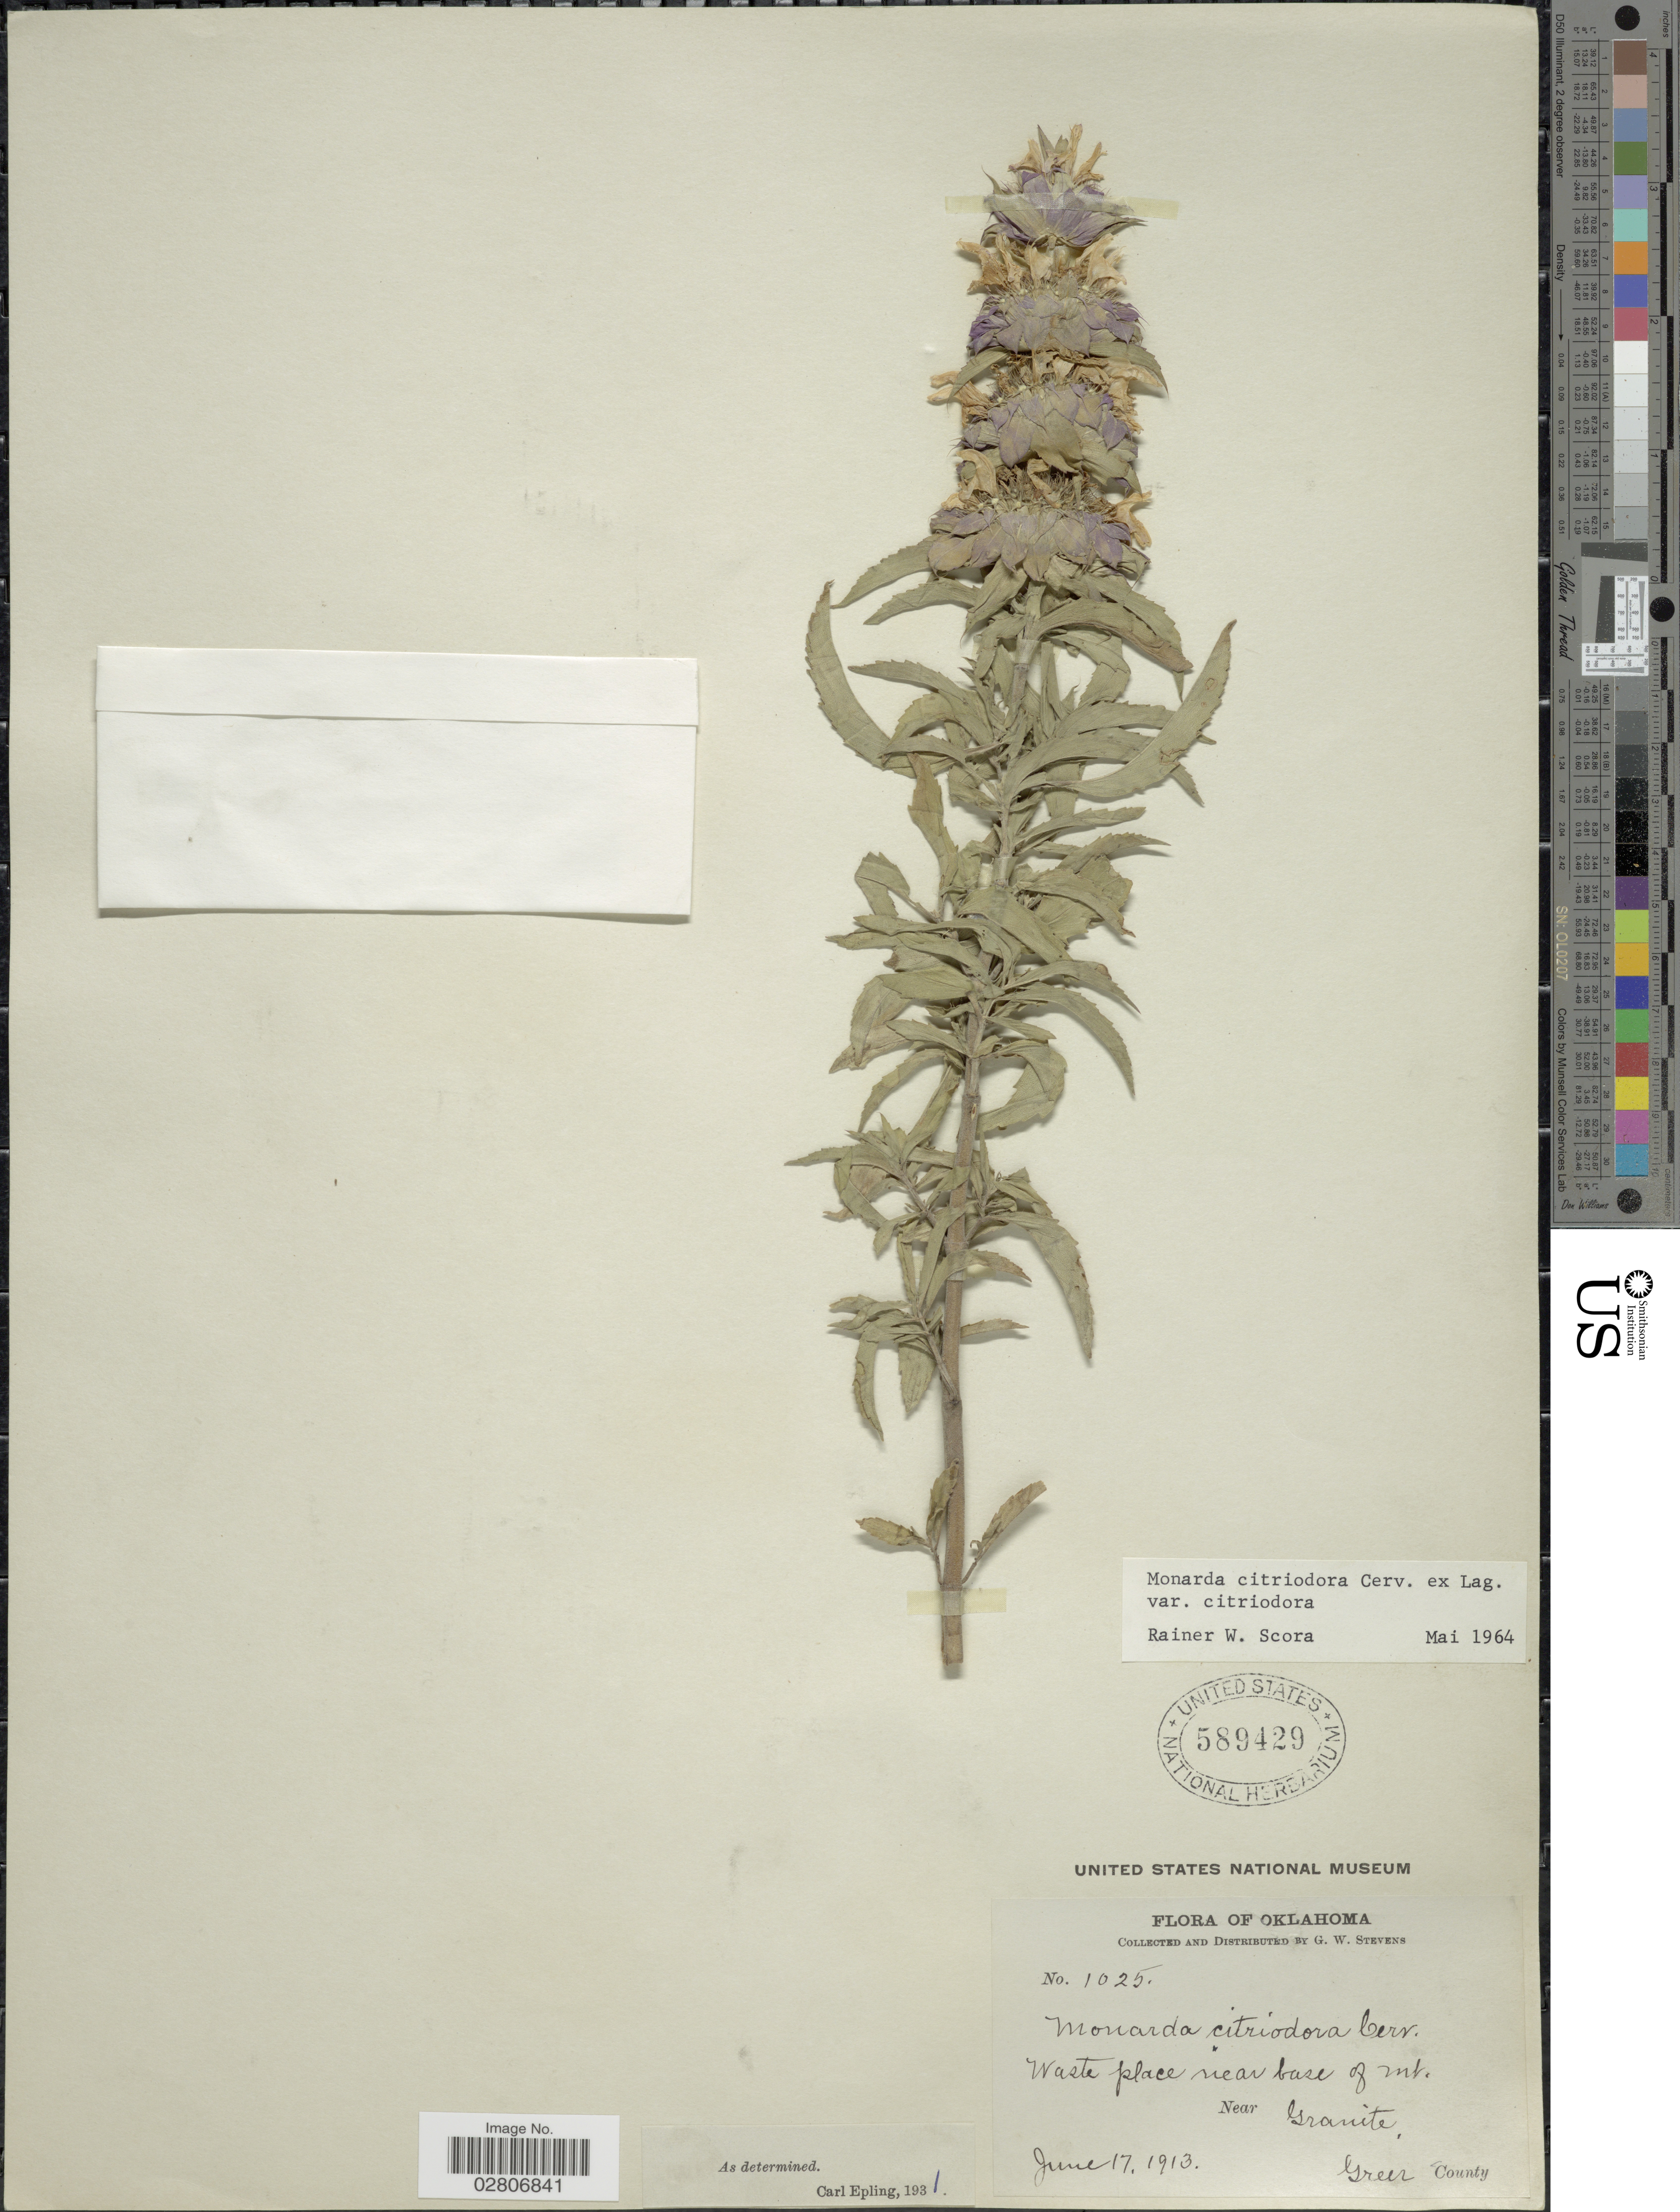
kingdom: Plantae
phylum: Tracheophyta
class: Magnoliopsida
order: Lamiales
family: Lamiaceae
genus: Monarda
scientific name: Monarda citriodora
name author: Cerv. ex Lag.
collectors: G. W. Stevens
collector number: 1025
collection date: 1913-06-17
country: United States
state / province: Oklahoma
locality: Waste place near base of Mt. Near Granite, Greer County.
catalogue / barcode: US 589429